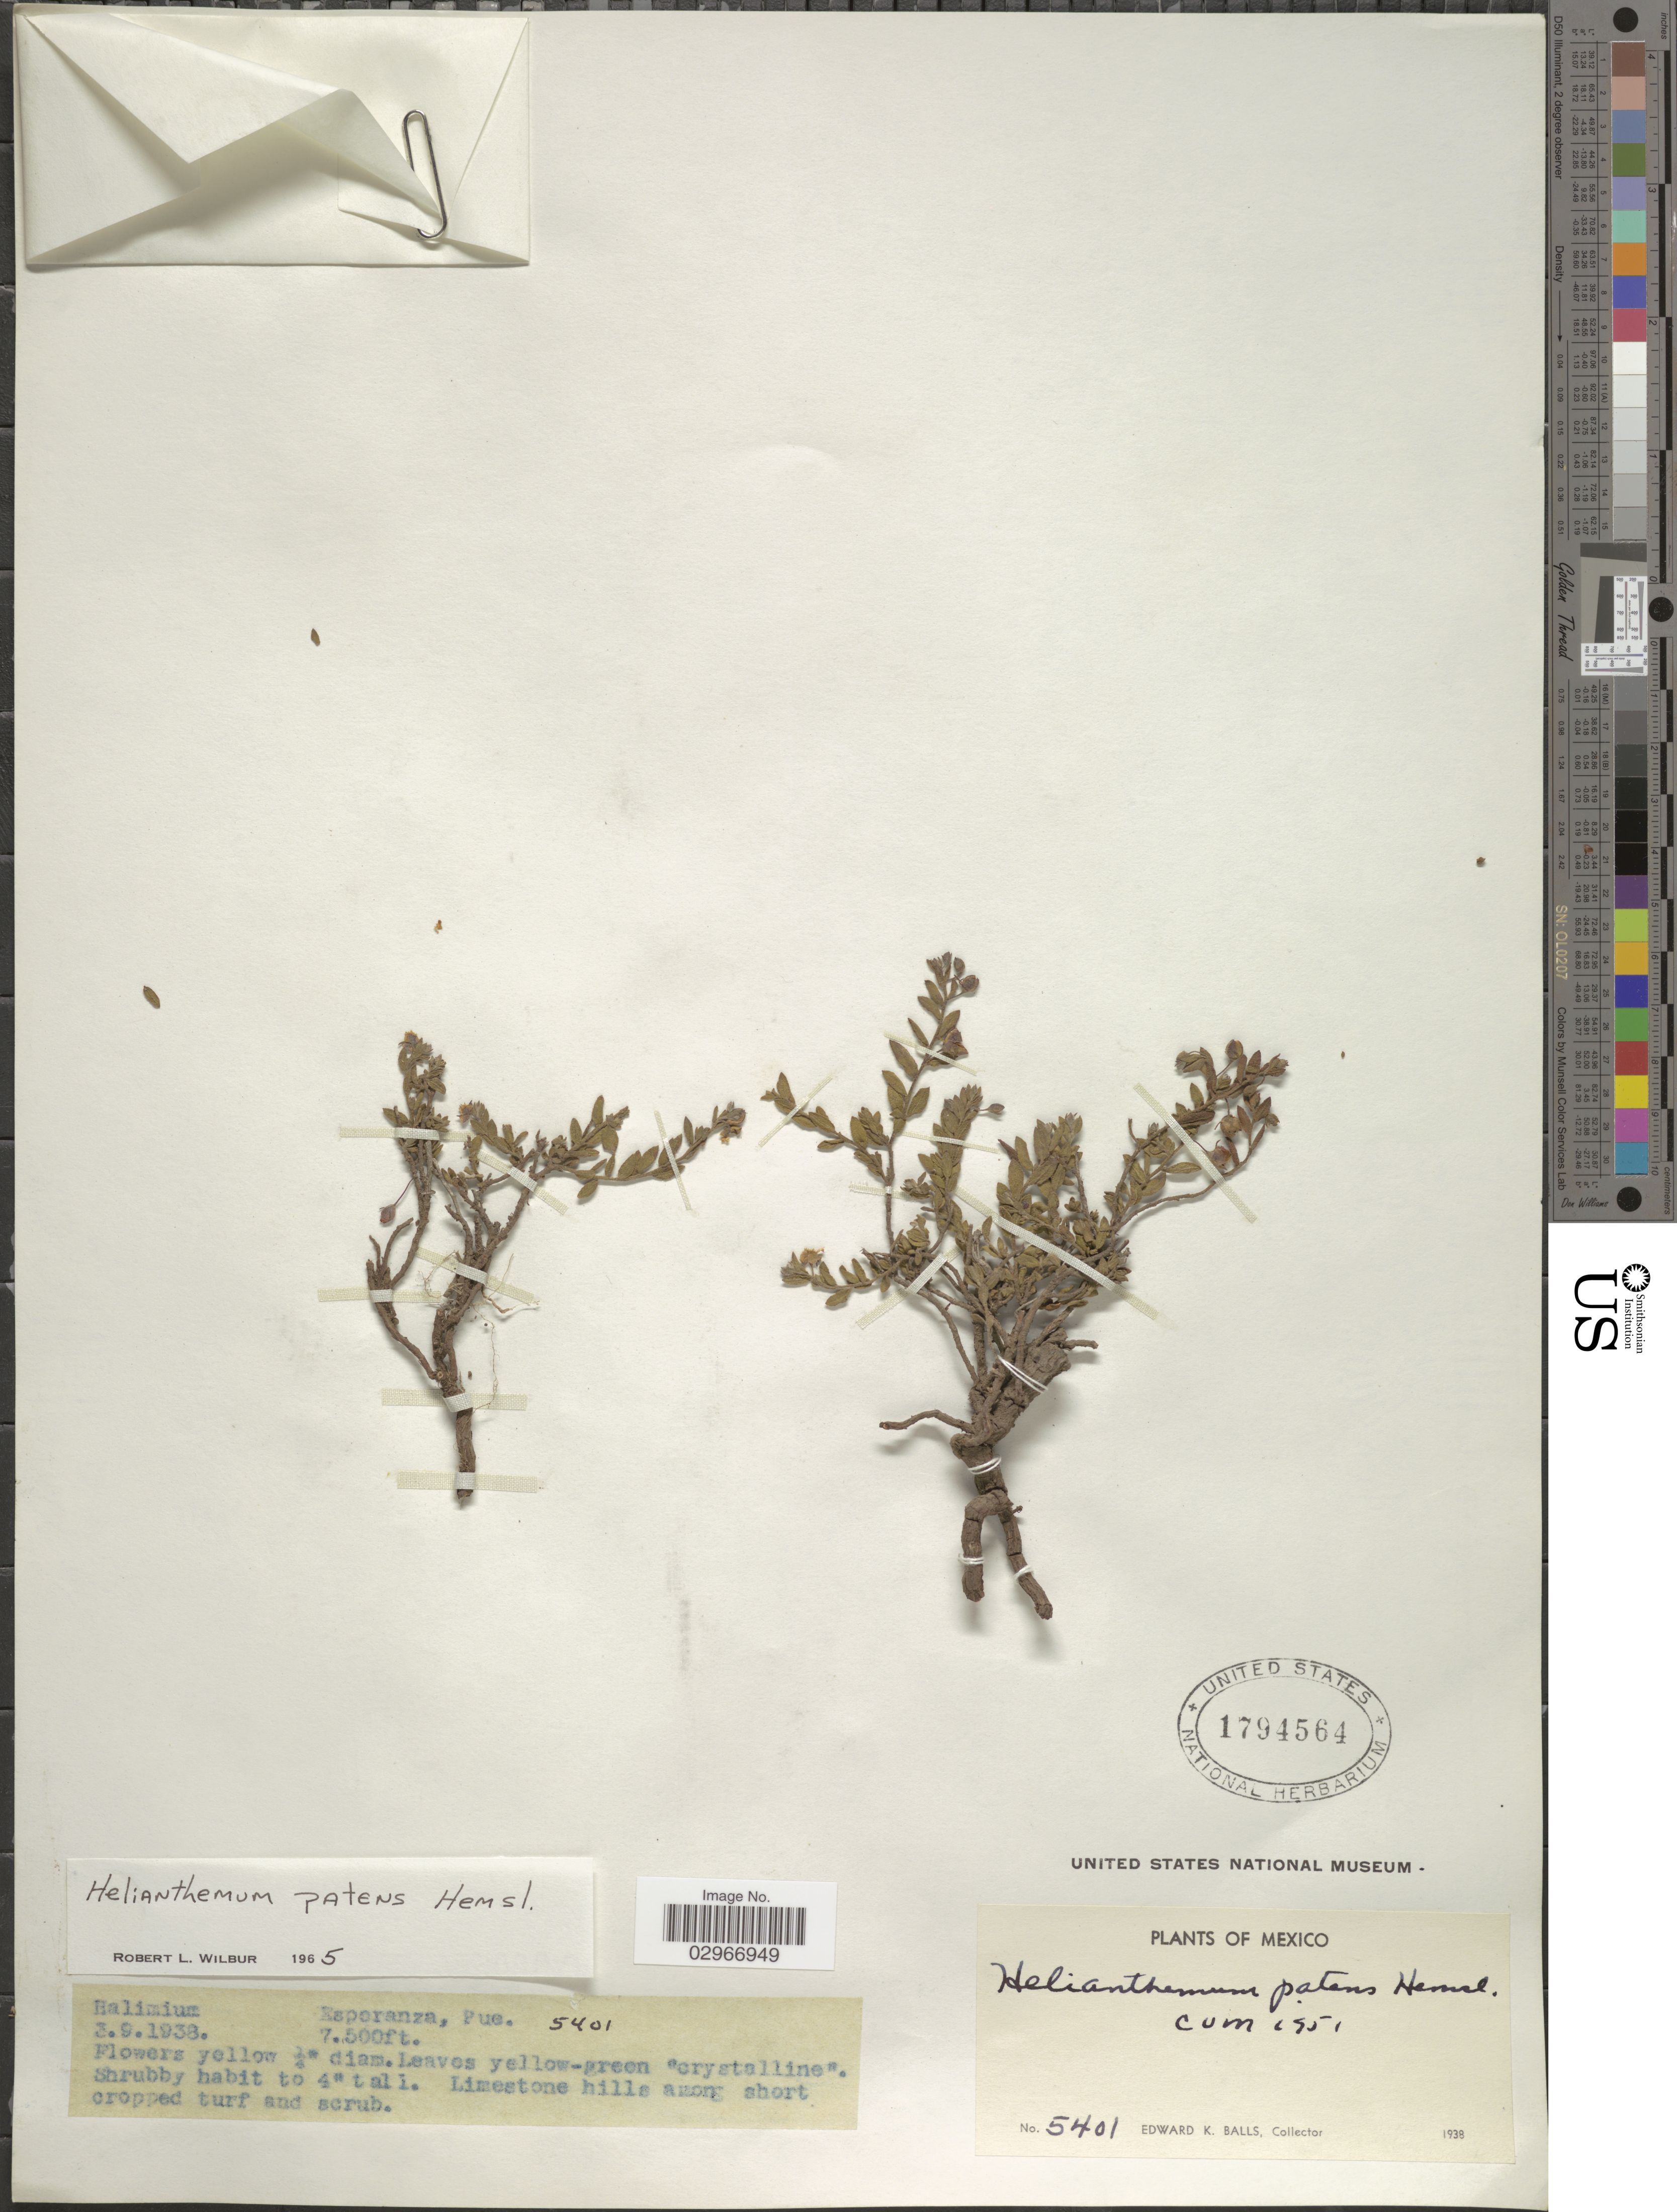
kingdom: Plantae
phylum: Tracheophyta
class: Magnoliopsida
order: Malvales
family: Cistaceae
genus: Helianthemum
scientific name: Helianthemum patens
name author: Hemsl.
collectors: E. K. Balls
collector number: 5401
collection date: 1938-09-03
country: Mexico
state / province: Puebla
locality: Esperanza.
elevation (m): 2286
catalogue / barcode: US 1794564